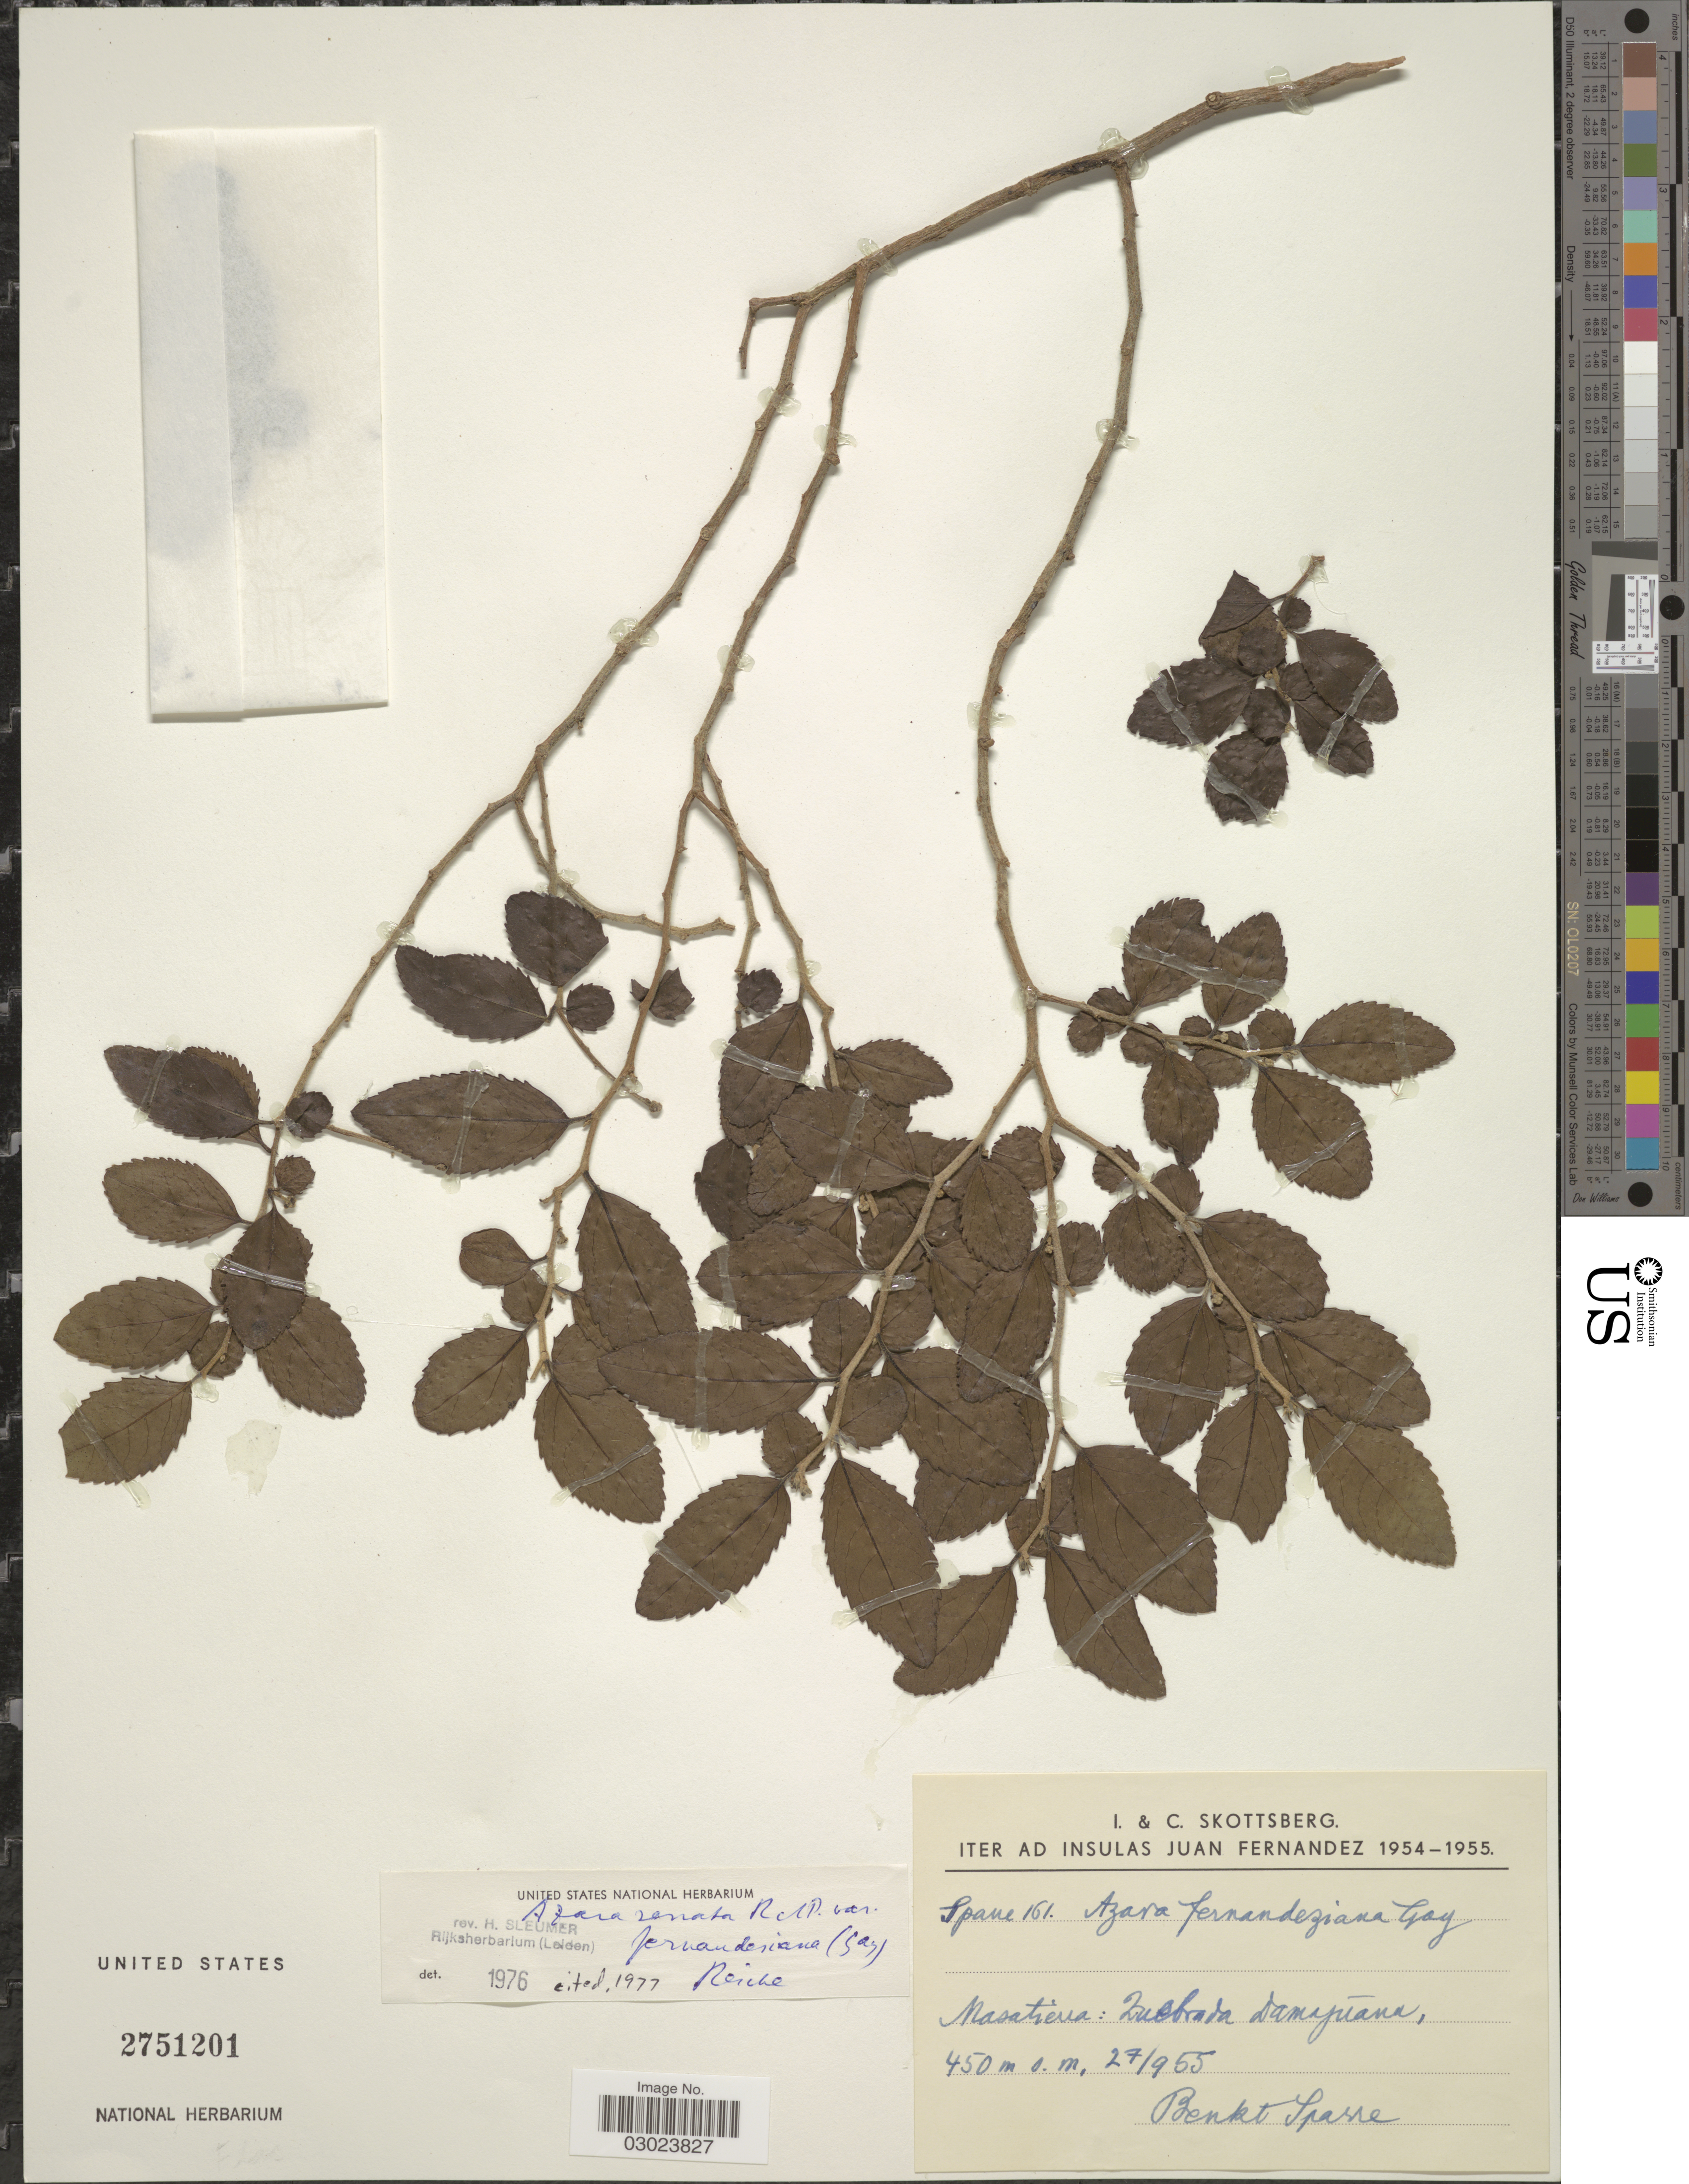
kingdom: Plantae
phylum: Tracheophyta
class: Magnoliopsida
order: Malpighiales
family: Salicaceae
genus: Azara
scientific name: Azara serrata var. fernandeziana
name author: Reiche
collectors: B. Sparre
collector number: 161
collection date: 1955-09-27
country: Chile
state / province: Valparaíso (V)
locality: Insulas Juan Fernandez. Masatierra: Quebrada Damajúana.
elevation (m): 450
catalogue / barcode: US 2751201